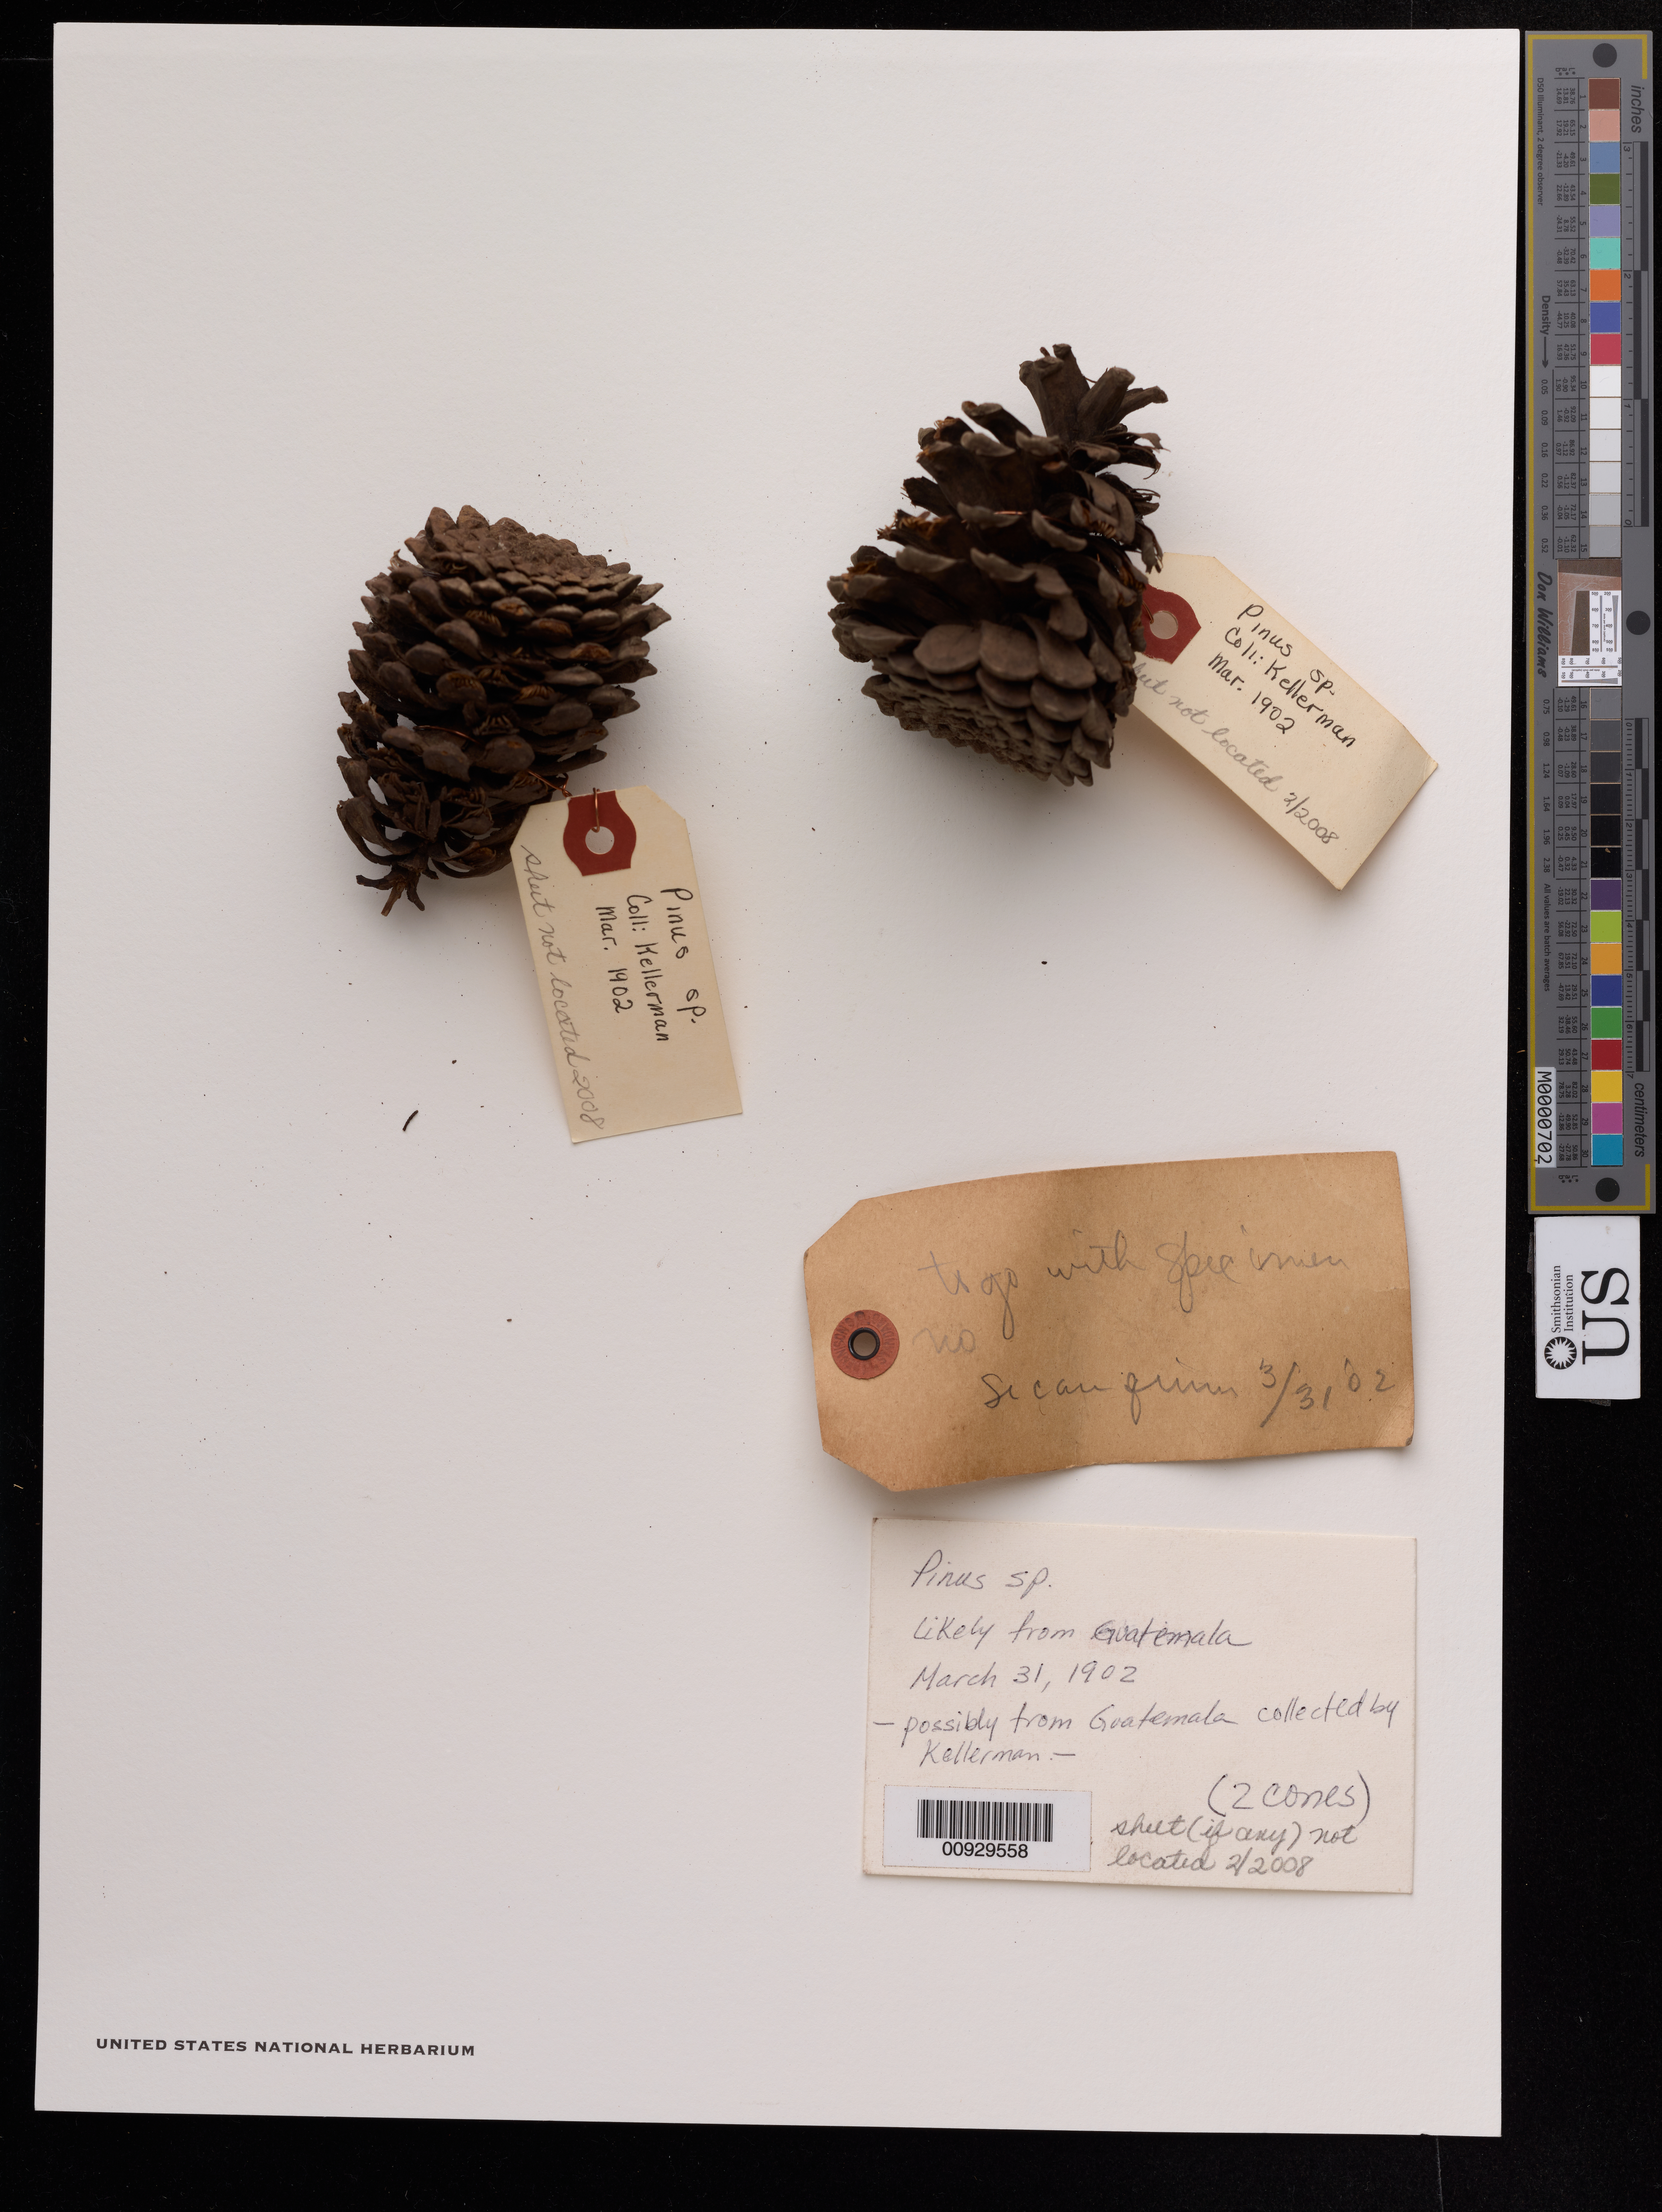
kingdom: Plantae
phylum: Tracheophyta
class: Pinopsida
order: Pinales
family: Pinaceae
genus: Pinus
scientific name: Pinus sp.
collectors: W. A. Kellerman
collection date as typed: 31 Mar 1902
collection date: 1902-03-31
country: Guatemala